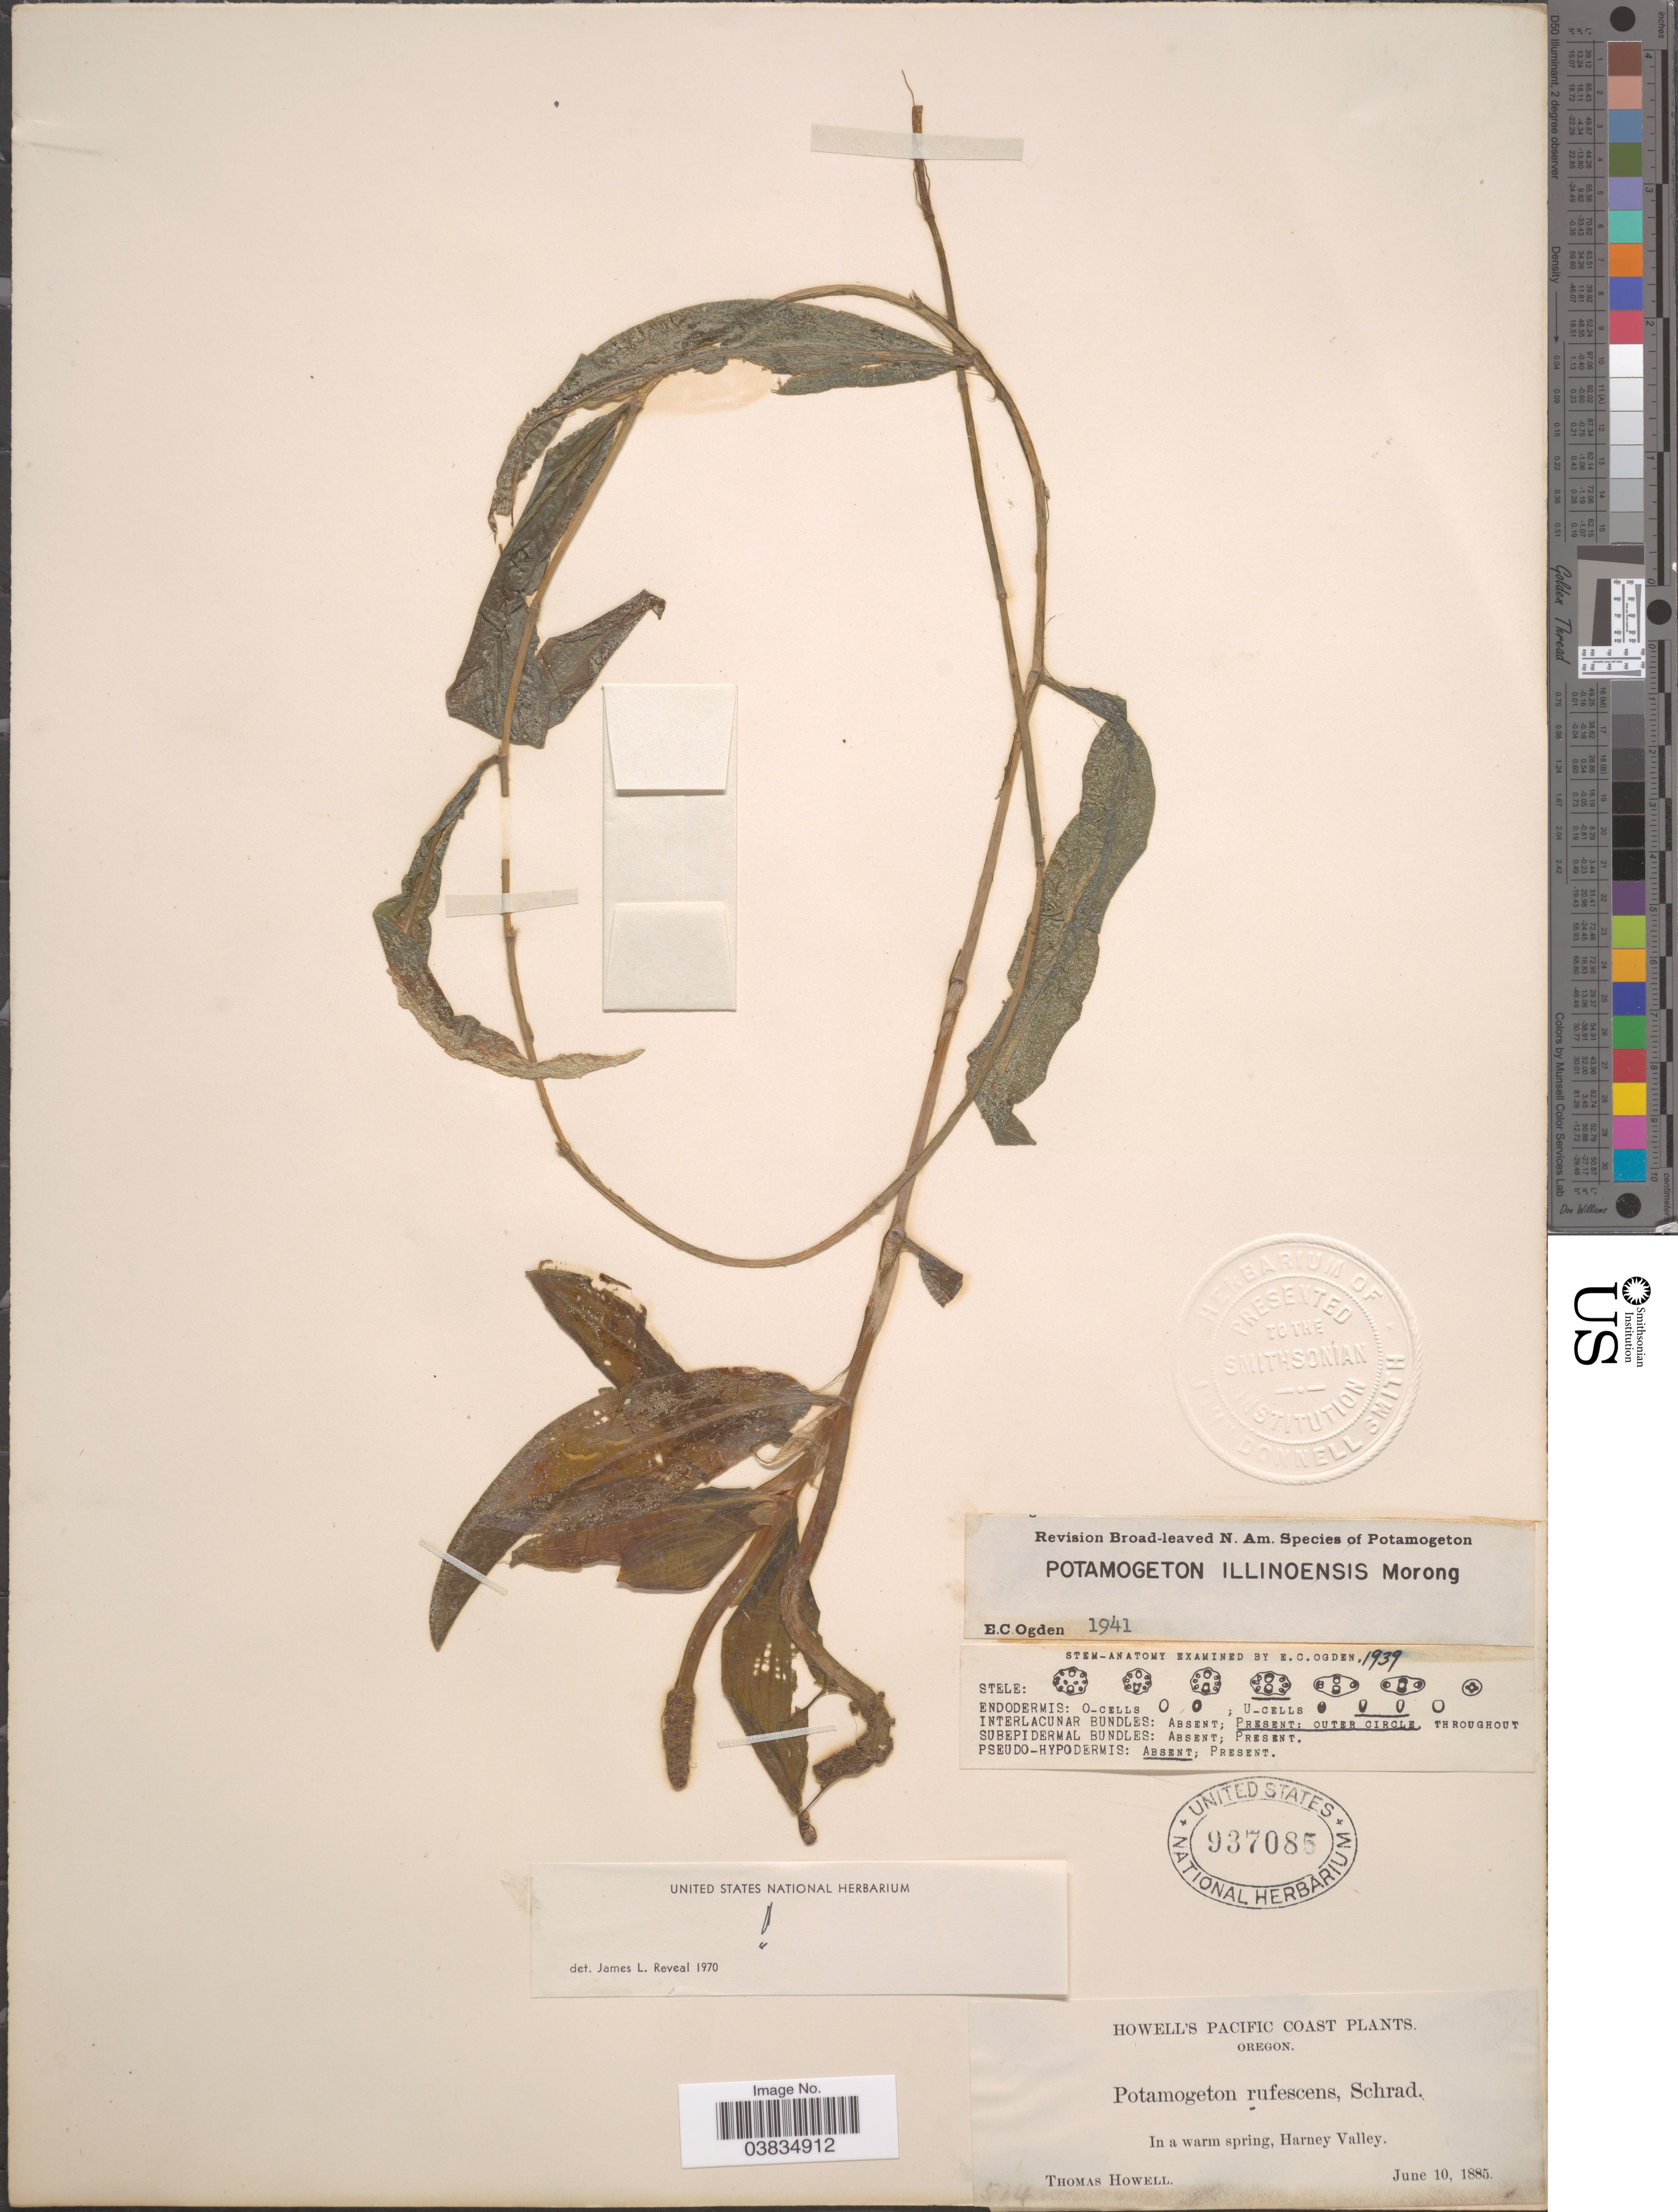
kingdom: Plantae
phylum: Tracheophyta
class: Liliopsida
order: Alismatales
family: Potamogetonaceae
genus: Potamogeton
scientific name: Potamogeton illinoensis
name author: Morong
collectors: T. Howell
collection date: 1885-06-10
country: United States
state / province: Oregon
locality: Pacific Coast. In a warm spring, Harney Valley.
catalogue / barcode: US 937085